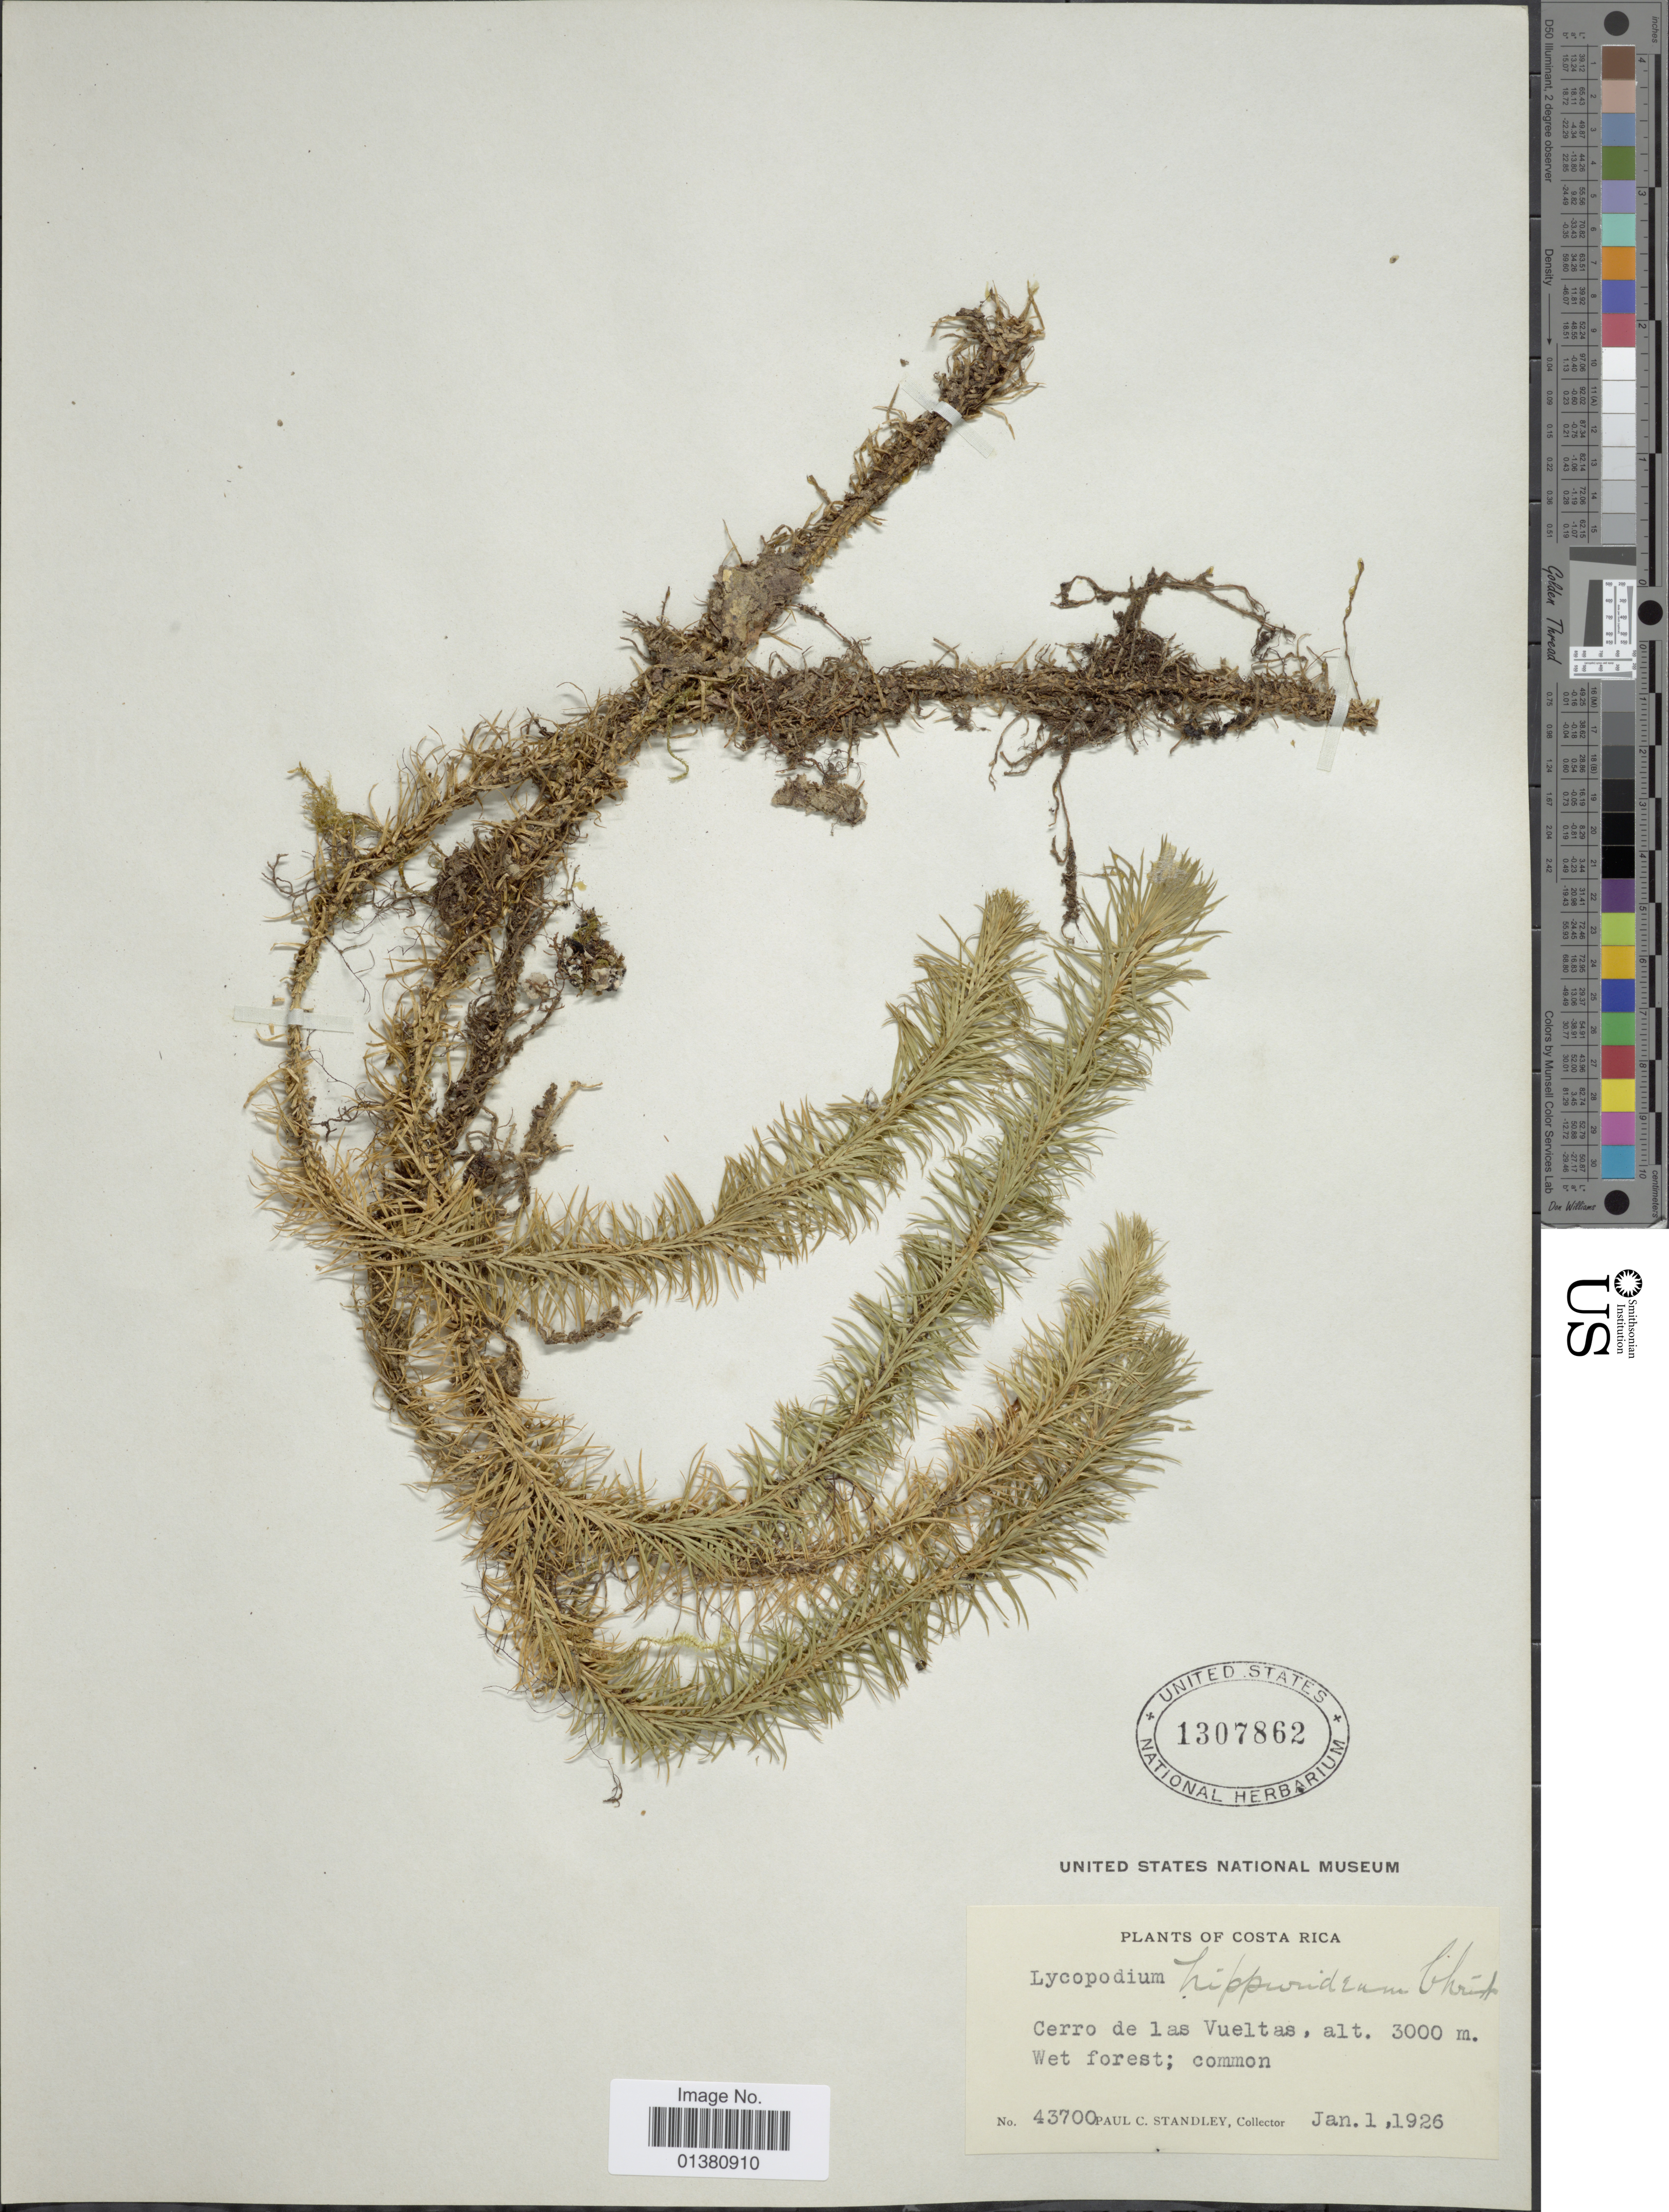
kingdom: Plantae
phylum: Tracheophyta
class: Lycopodiopsida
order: Lycopodiales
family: Lycopodiaceae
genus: Phlegmariurus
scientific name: Phlegmariurus hippurideus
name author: (Christ) B. Øllg.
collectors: P. C. Standley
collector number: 43700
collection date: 1926-01-01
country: Costa Rica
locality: Cerro de las Vueltas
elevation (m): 3000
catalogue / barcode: US 1307862